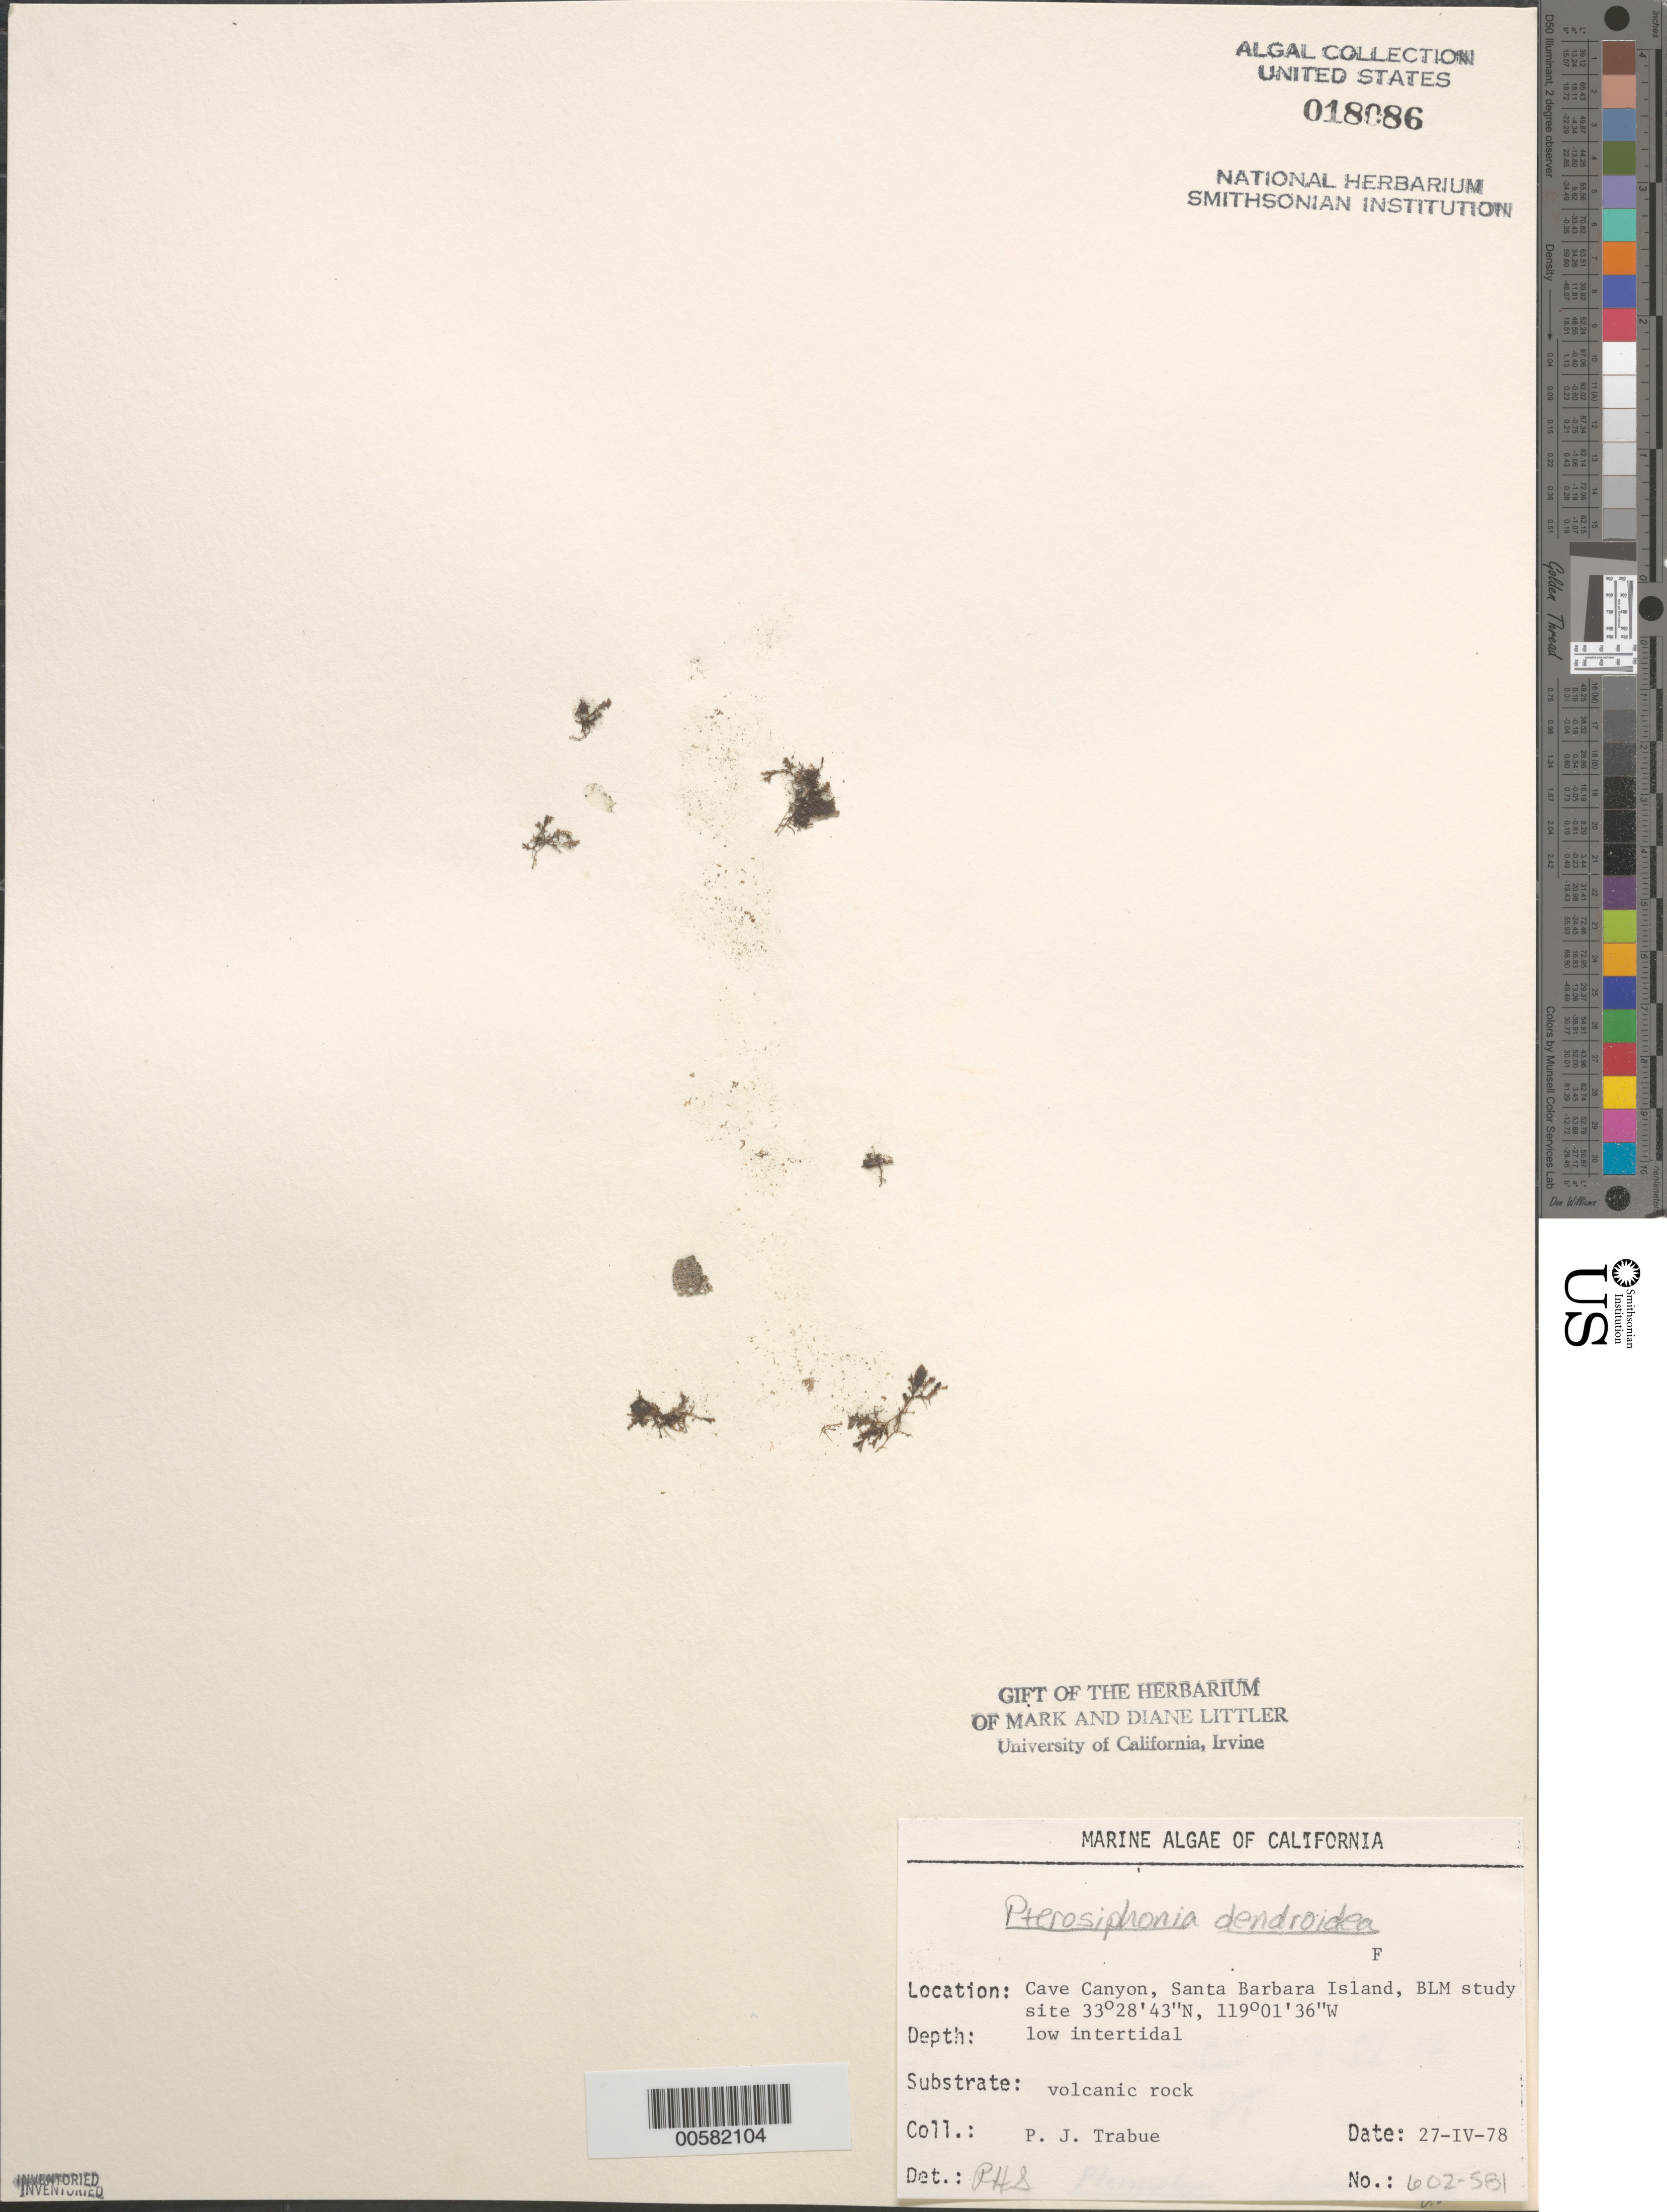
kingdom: Plantae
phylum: Rhodophyta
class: Florideophyceae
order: Ceramiales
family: Rhodomelaceae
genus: Symphyocladiella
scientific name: Symphyocladiella dendroidea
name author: (Montagne) Bustamante et al.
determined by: Algae name updating Project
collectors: P. J. Trabue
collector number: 602-sbi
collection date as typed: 27 Apr 1978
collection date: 1978-04-27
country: United States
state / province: California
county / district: Santa Barbara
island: Santa Barbara Island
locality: Cave Canyon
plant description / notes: BLM-SOCALBIGHT Rocky Intertidal Survey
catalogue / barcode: US 18086